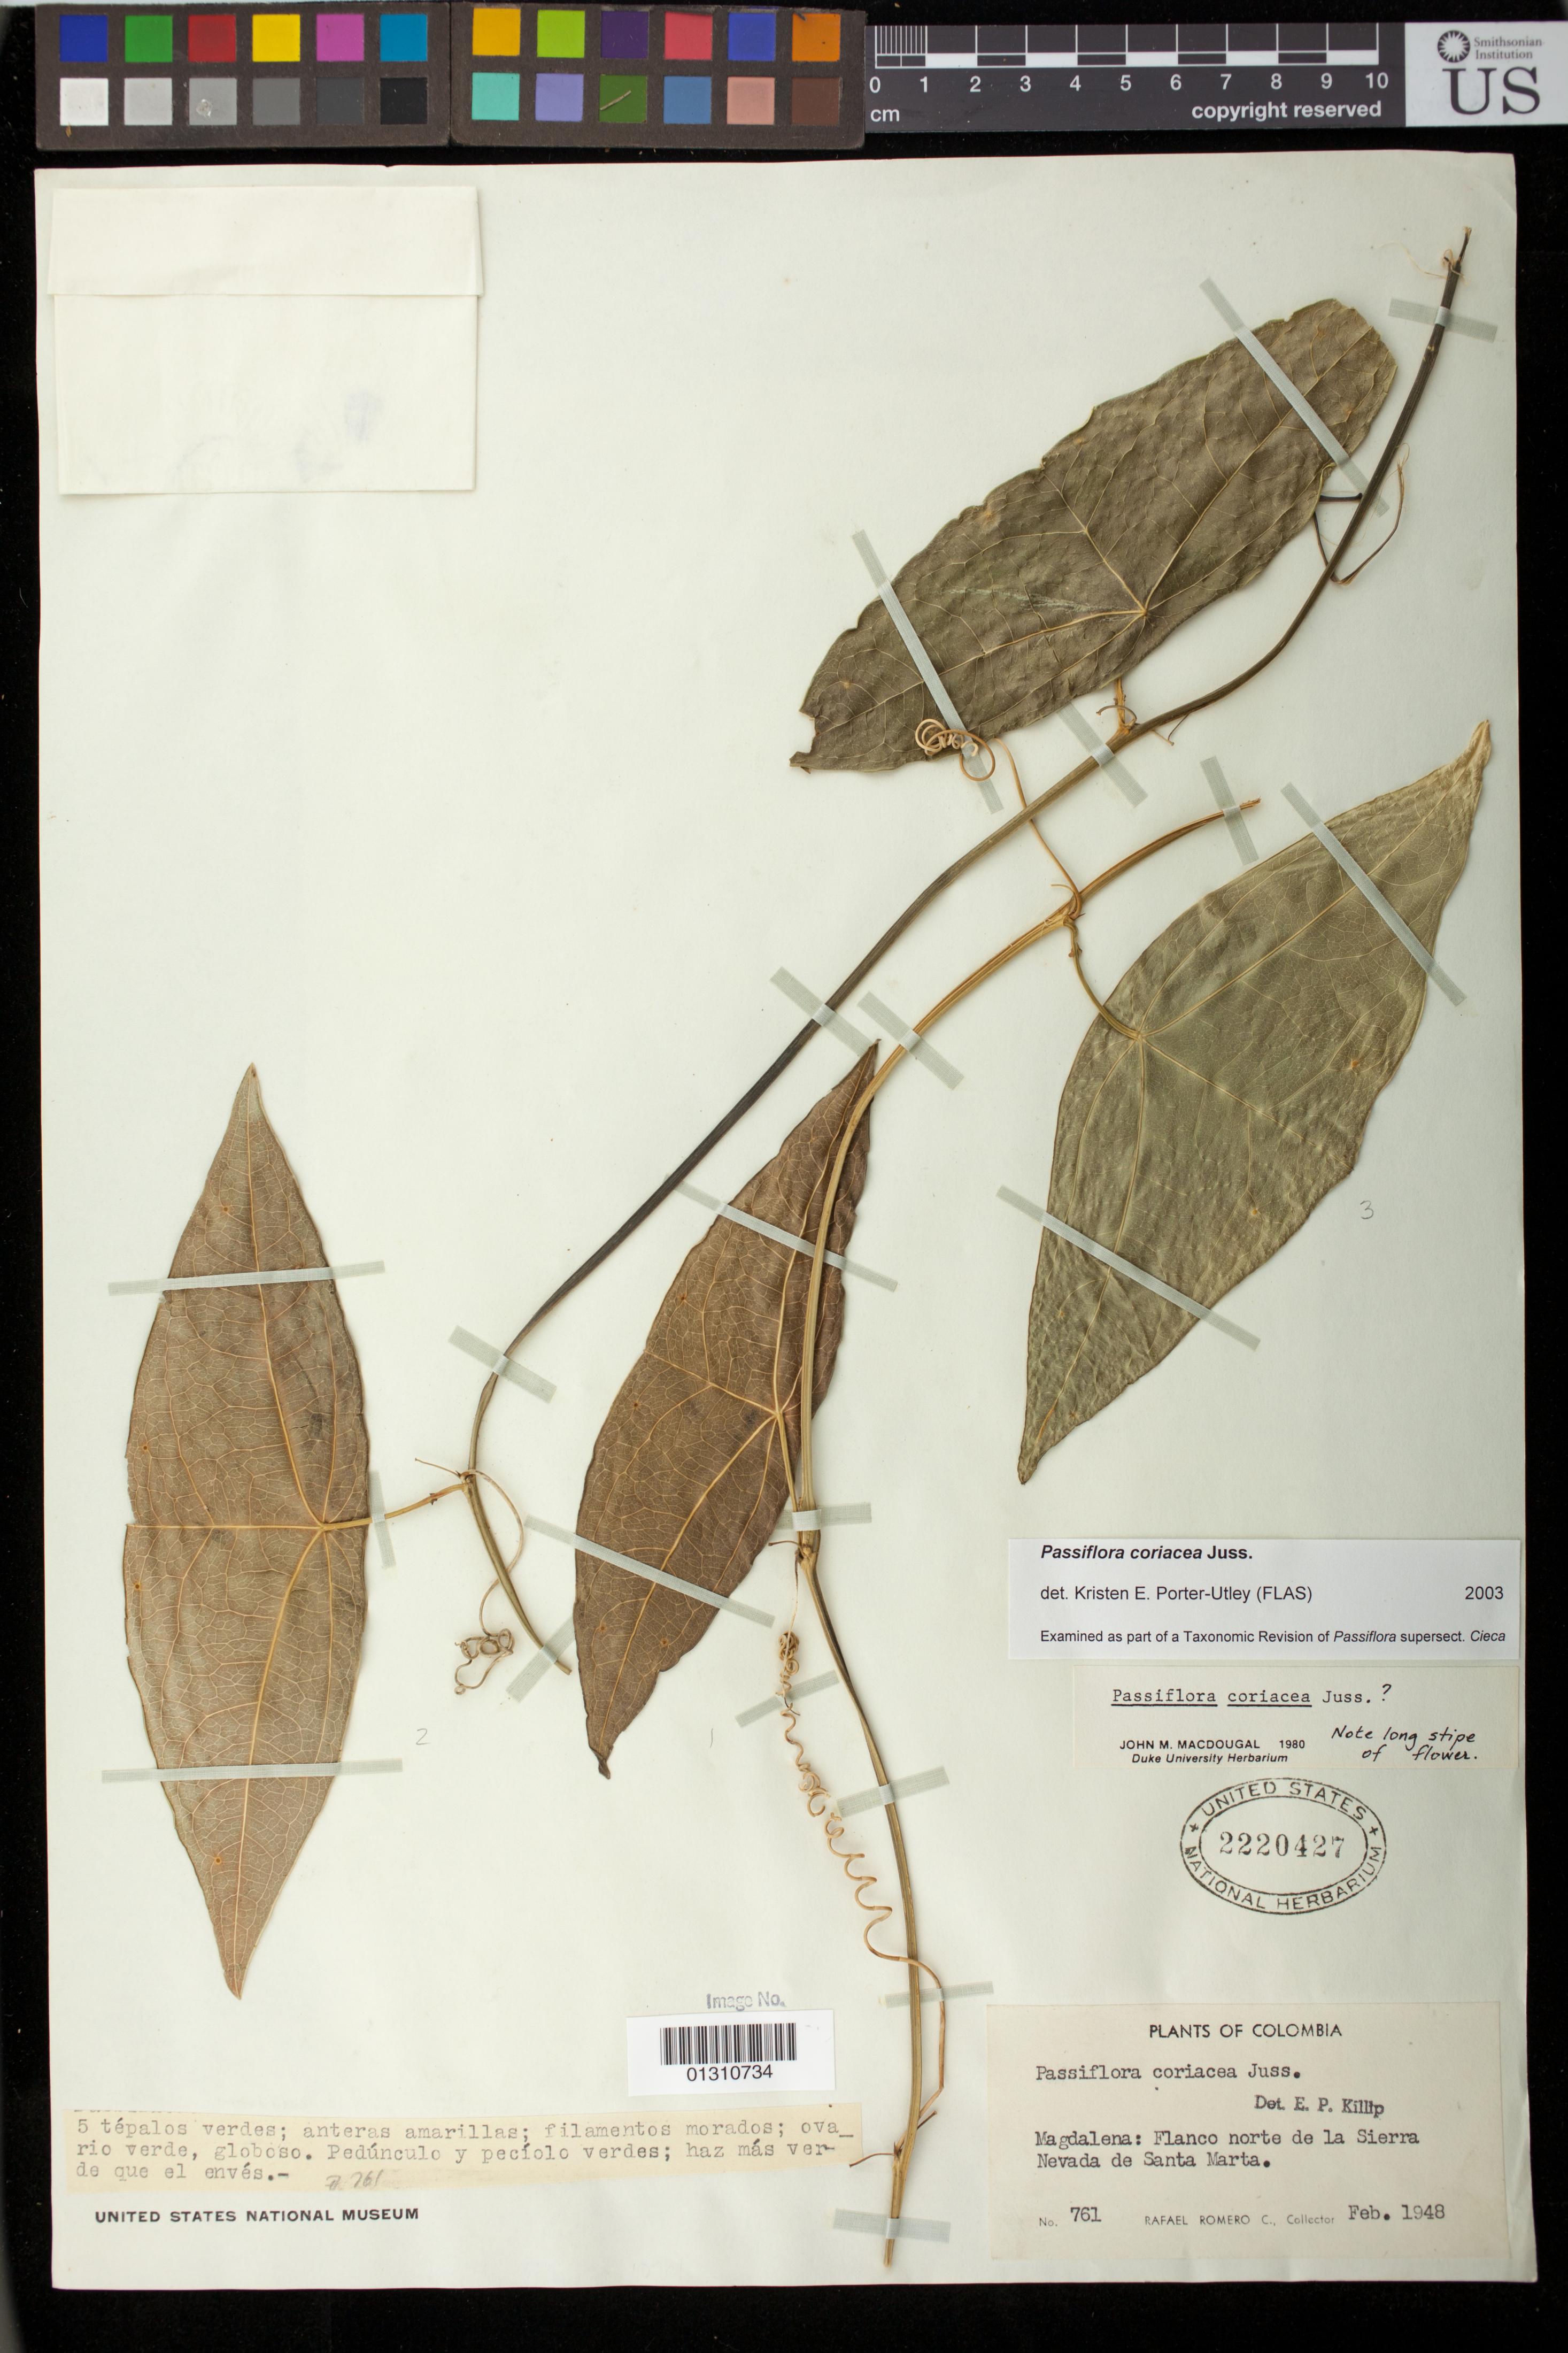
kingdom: Plantae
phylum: Tracheophyta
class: Magnoliopsida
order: Malpighiales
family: Passifloraceae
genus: Passiflora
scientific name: Passiflora coriacea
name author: A. Juss.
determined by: Porter-Utley, Kristen E.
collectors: R. Romero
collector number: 761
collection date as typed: Feb 1948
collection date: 1948-02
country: Colombia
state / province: Magdalena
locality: En el Flanco Norte de La Sierra Nevada de Santa Marta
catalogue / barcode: US 2220427